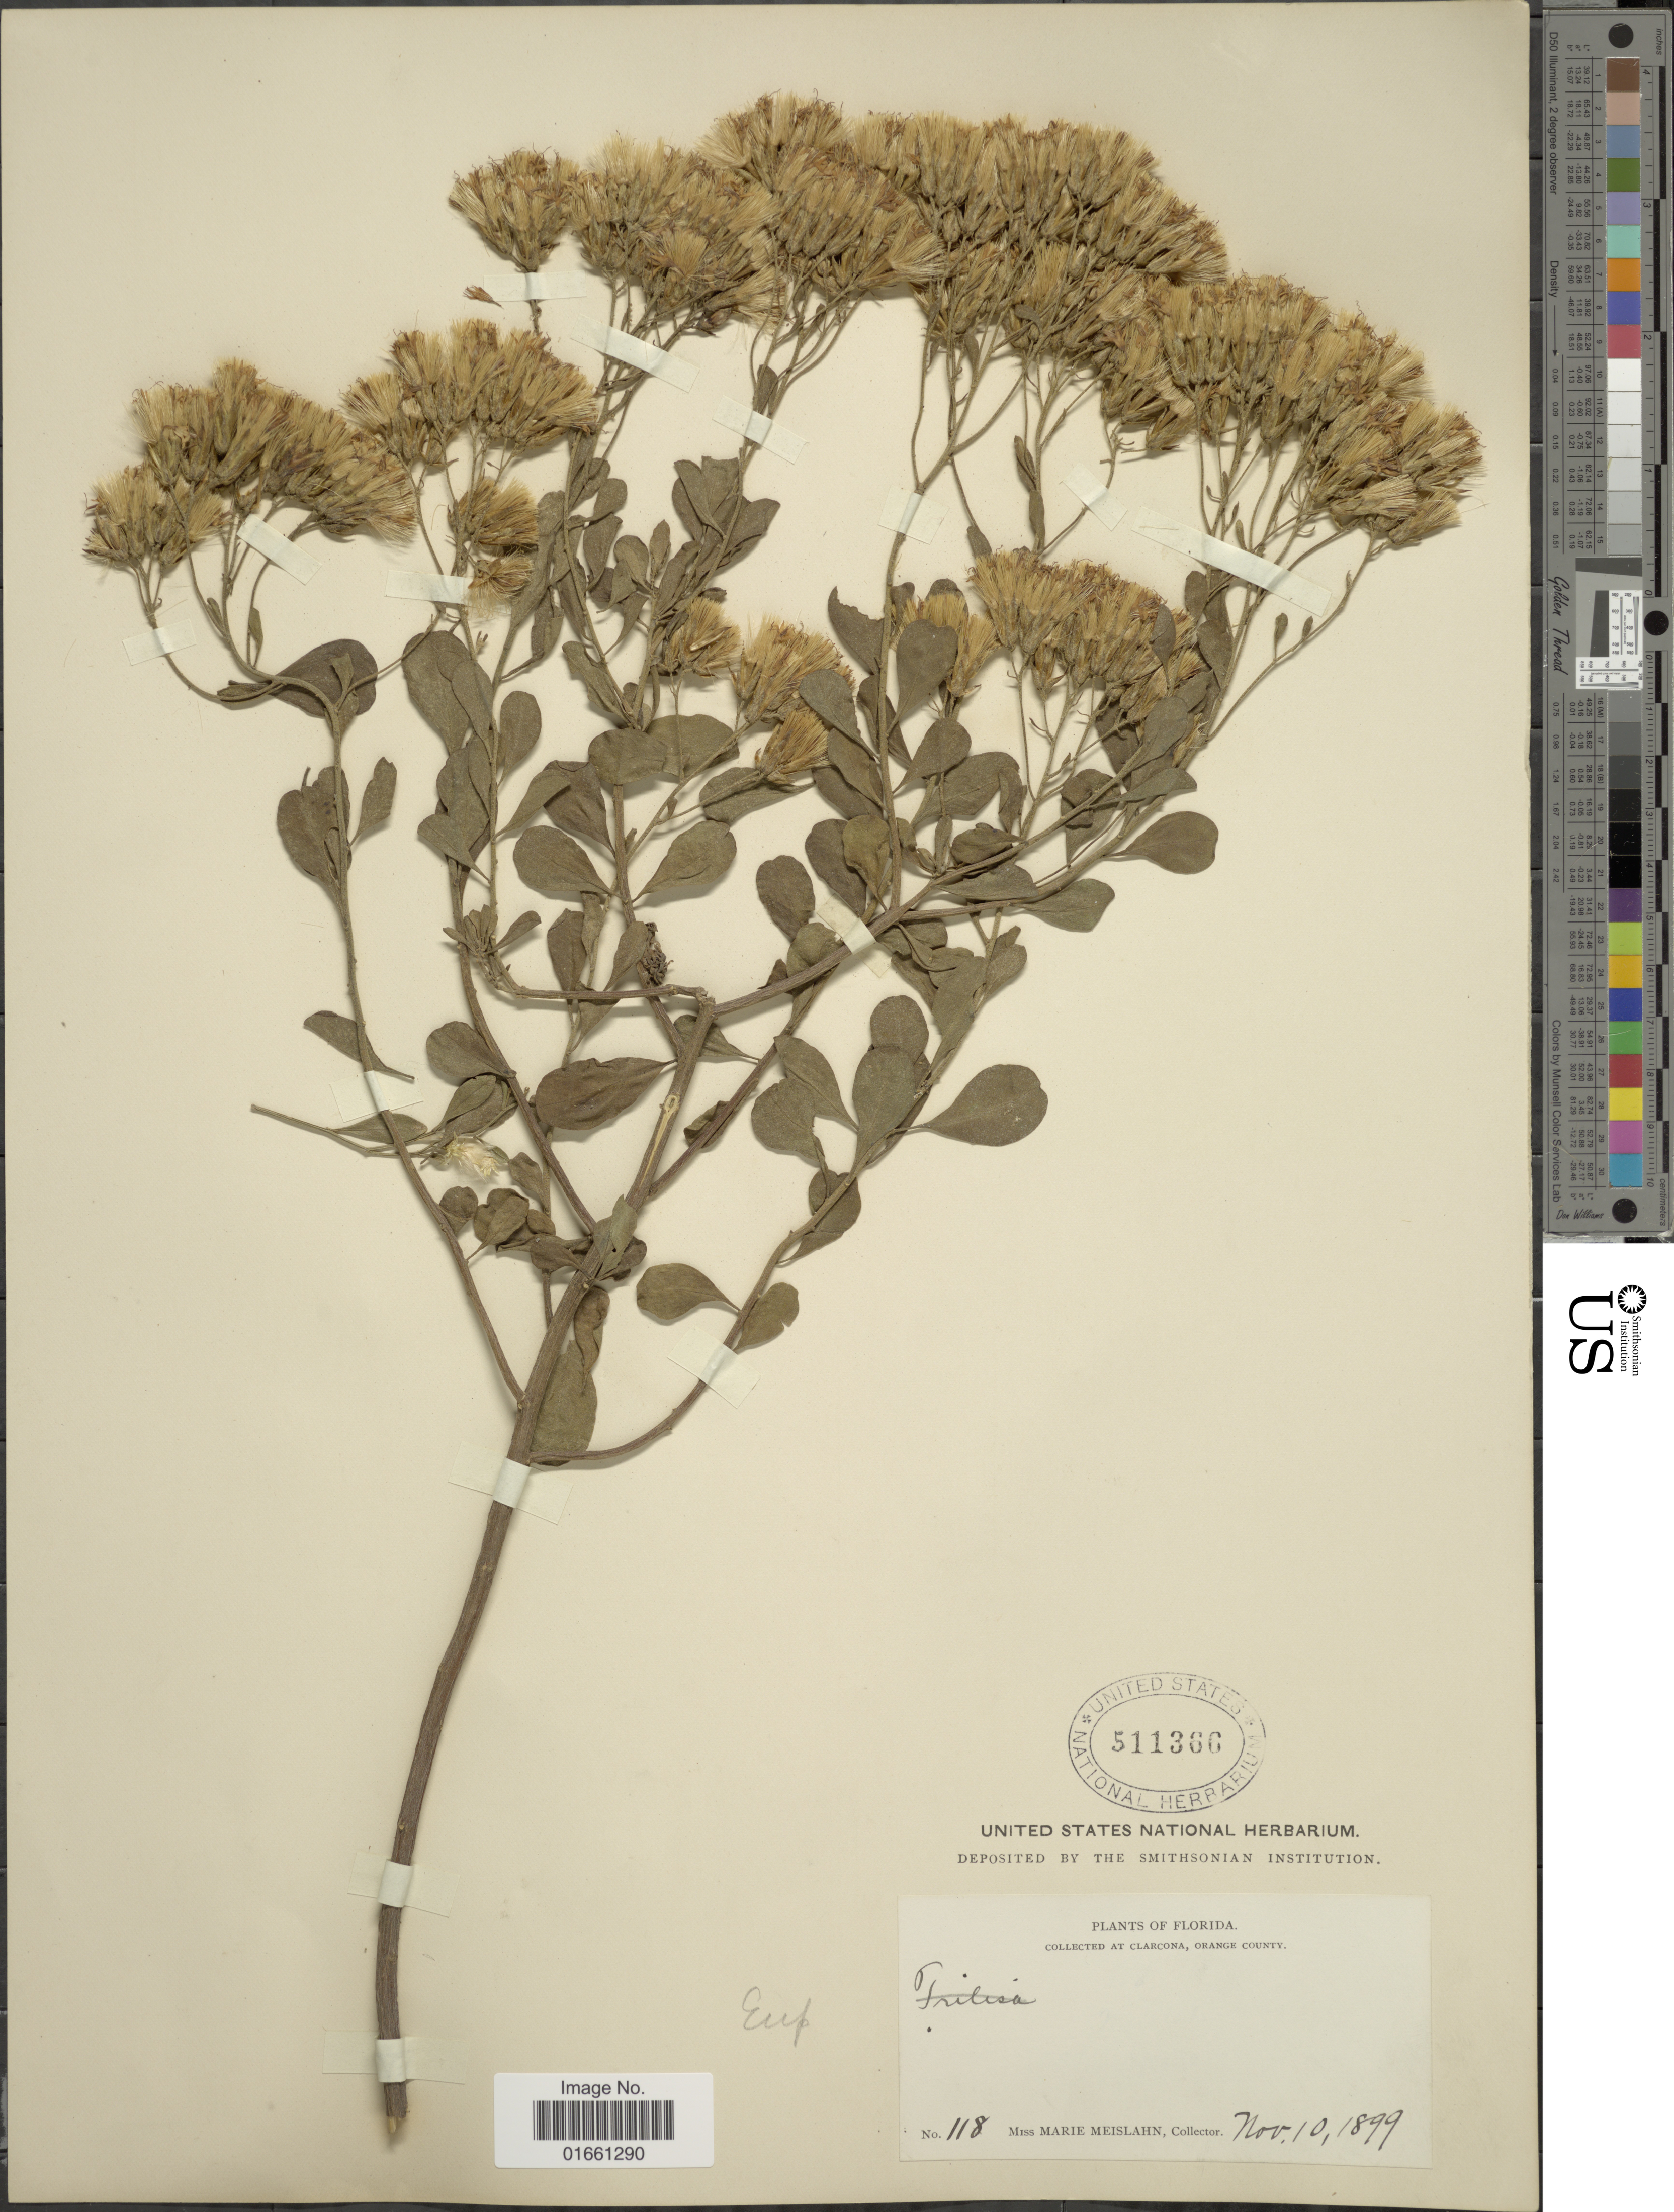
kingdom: Plantae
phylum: Tracheophyta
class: Magnoliopsida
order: Asterales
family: Asteraceae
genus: Garberia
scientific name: Garberia heterophylla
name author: (W. Bartram) Merr. & F. Harper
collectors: M. Meislahn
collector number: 118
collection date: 1899-11-10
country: United States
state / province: Florida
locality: At Clarocona, Orange County.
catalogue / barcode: US 511366